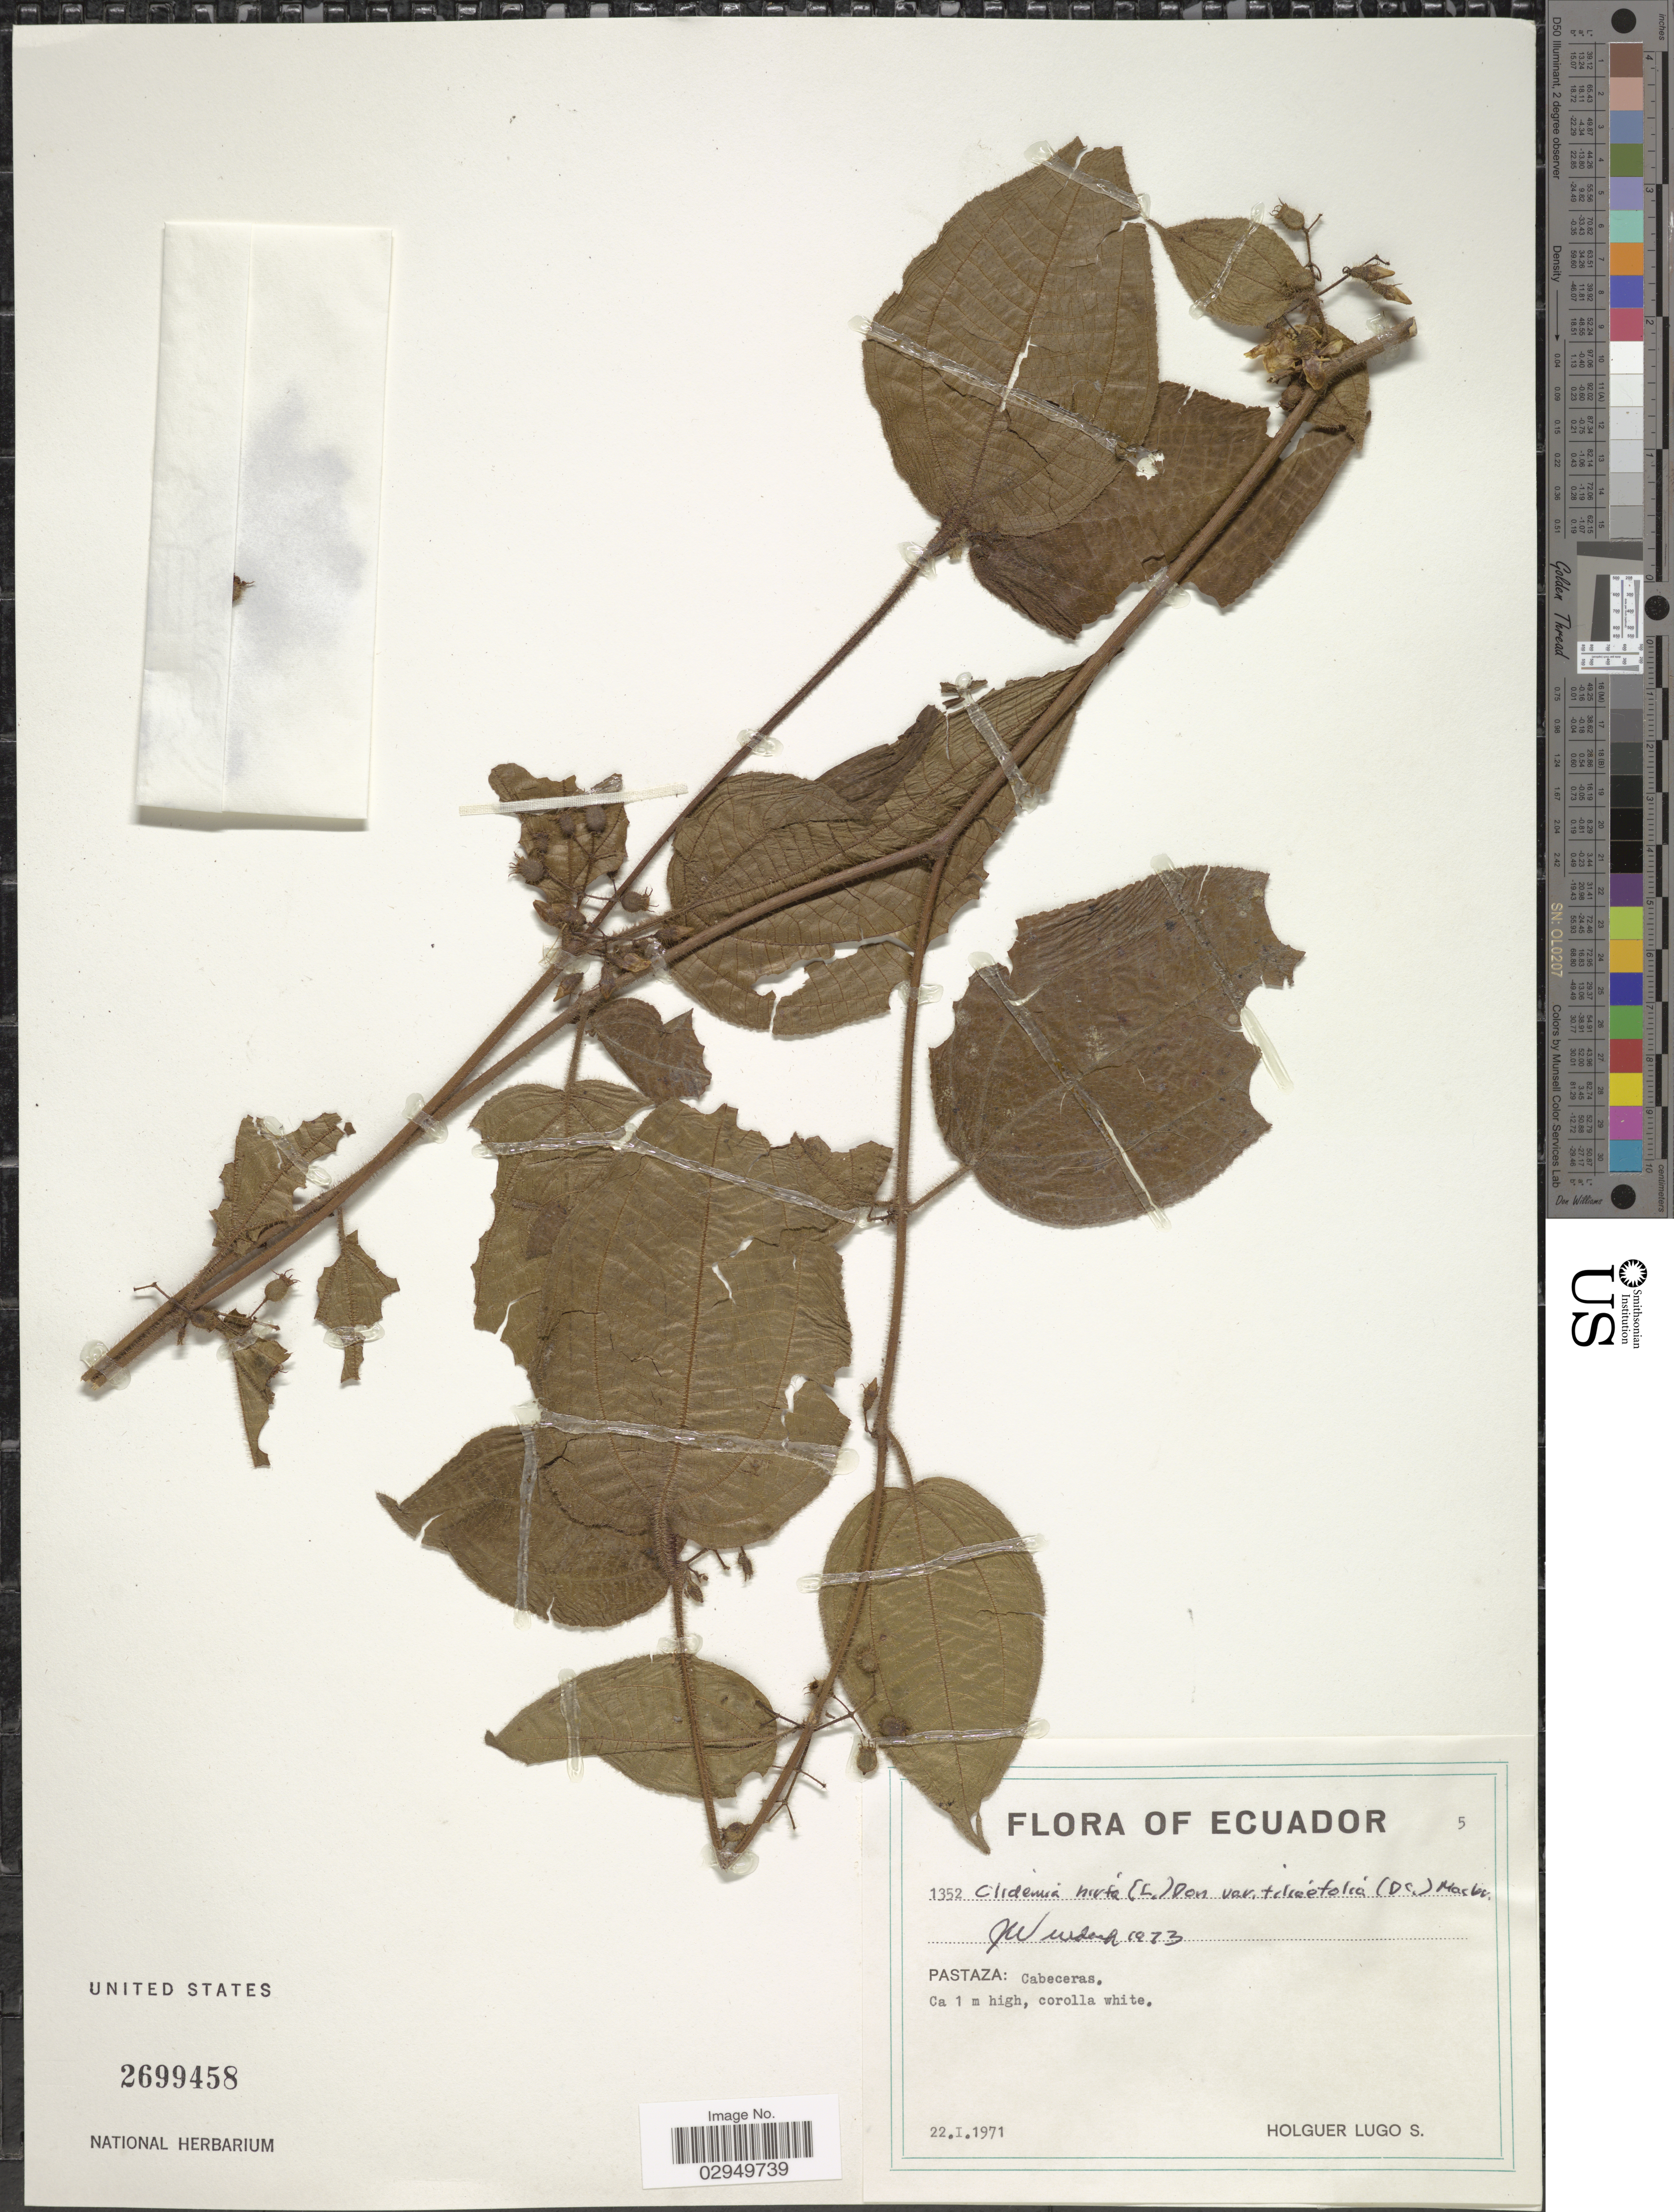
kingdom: Plantae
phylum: Tracheophyta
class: Magnoliopsida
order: Myrtales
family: Melastomataceae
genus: Clidemia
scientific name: Clidemia hirta var. tiliifolia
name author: (DC.) J.F. Macbr.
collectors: H. Lugo S.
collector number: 1352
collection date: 1971-01-22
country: Ecuador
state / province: Pastaza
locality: Cabeceras.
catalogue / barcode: US 2699458